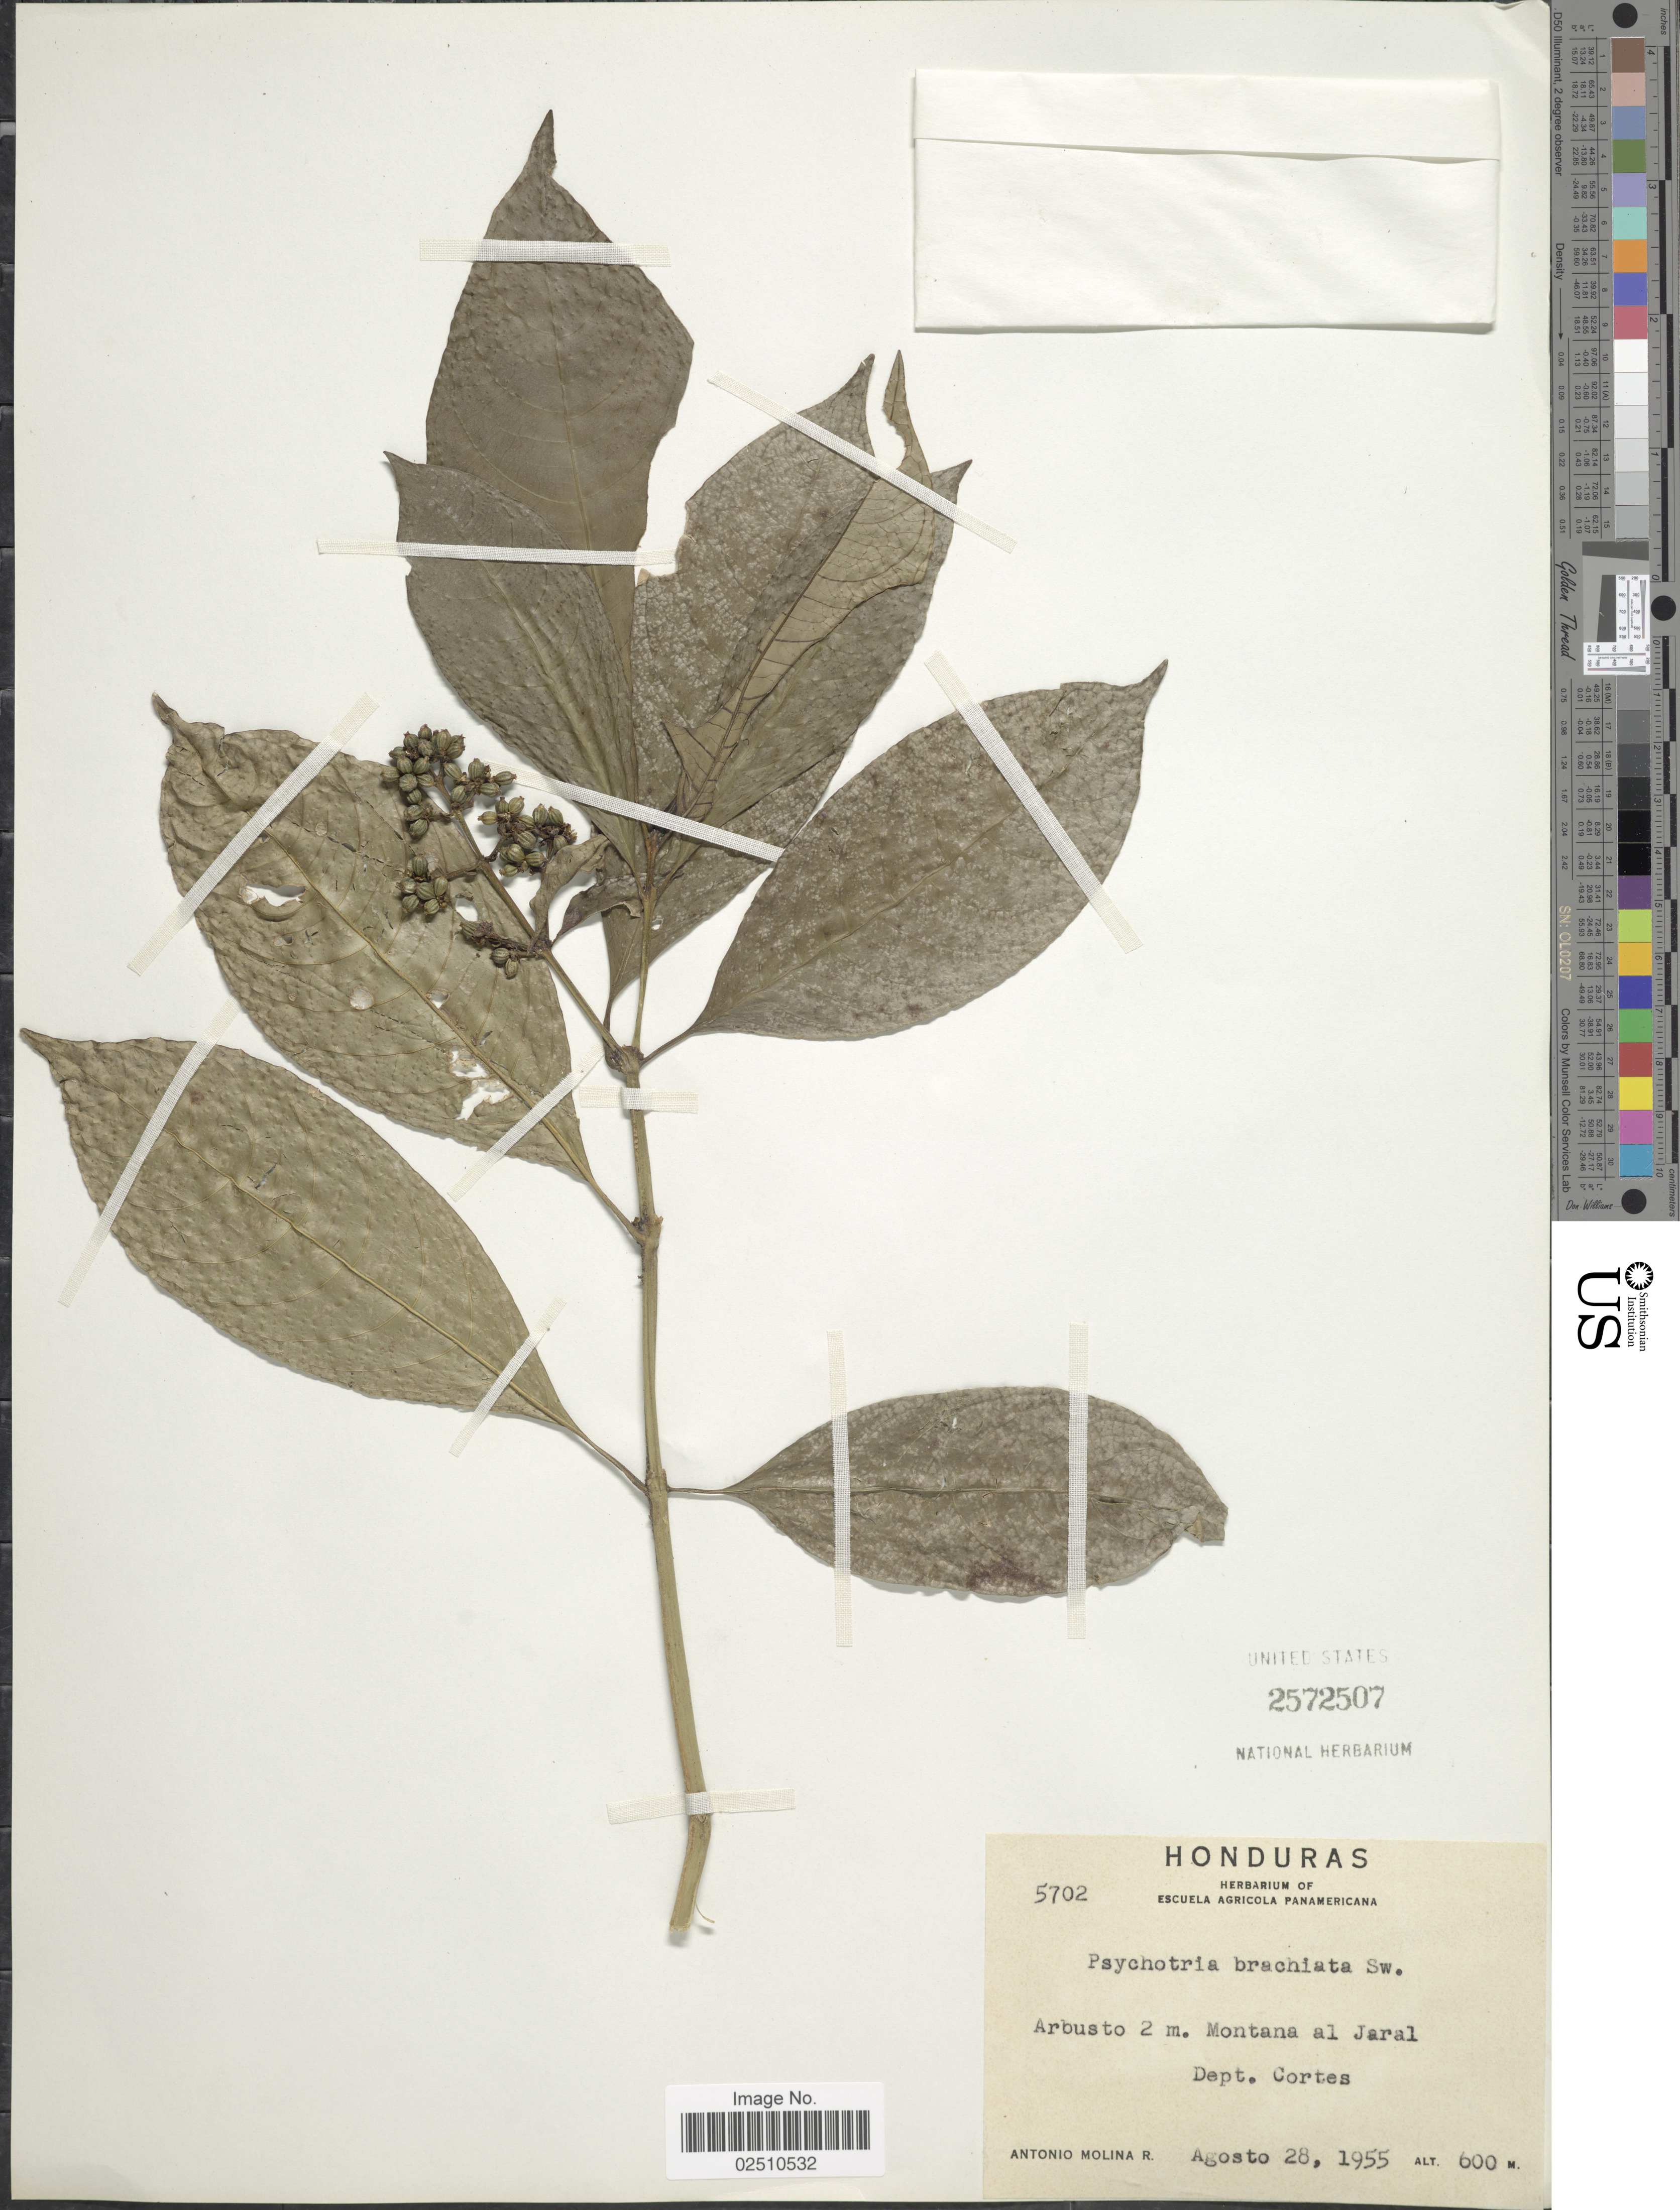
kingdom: Plantae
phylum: Tracheophyta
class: Magnoliopsida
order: Gentianales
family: Rubiaceae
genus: Psychotria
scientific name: Psychotria brachiata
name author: Sw.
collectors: A. Molina R.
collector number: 5702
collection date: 1955-08-28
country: Honduras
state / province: Cortés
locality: Montana al Jaral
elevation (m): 600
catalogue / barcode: US 2572507